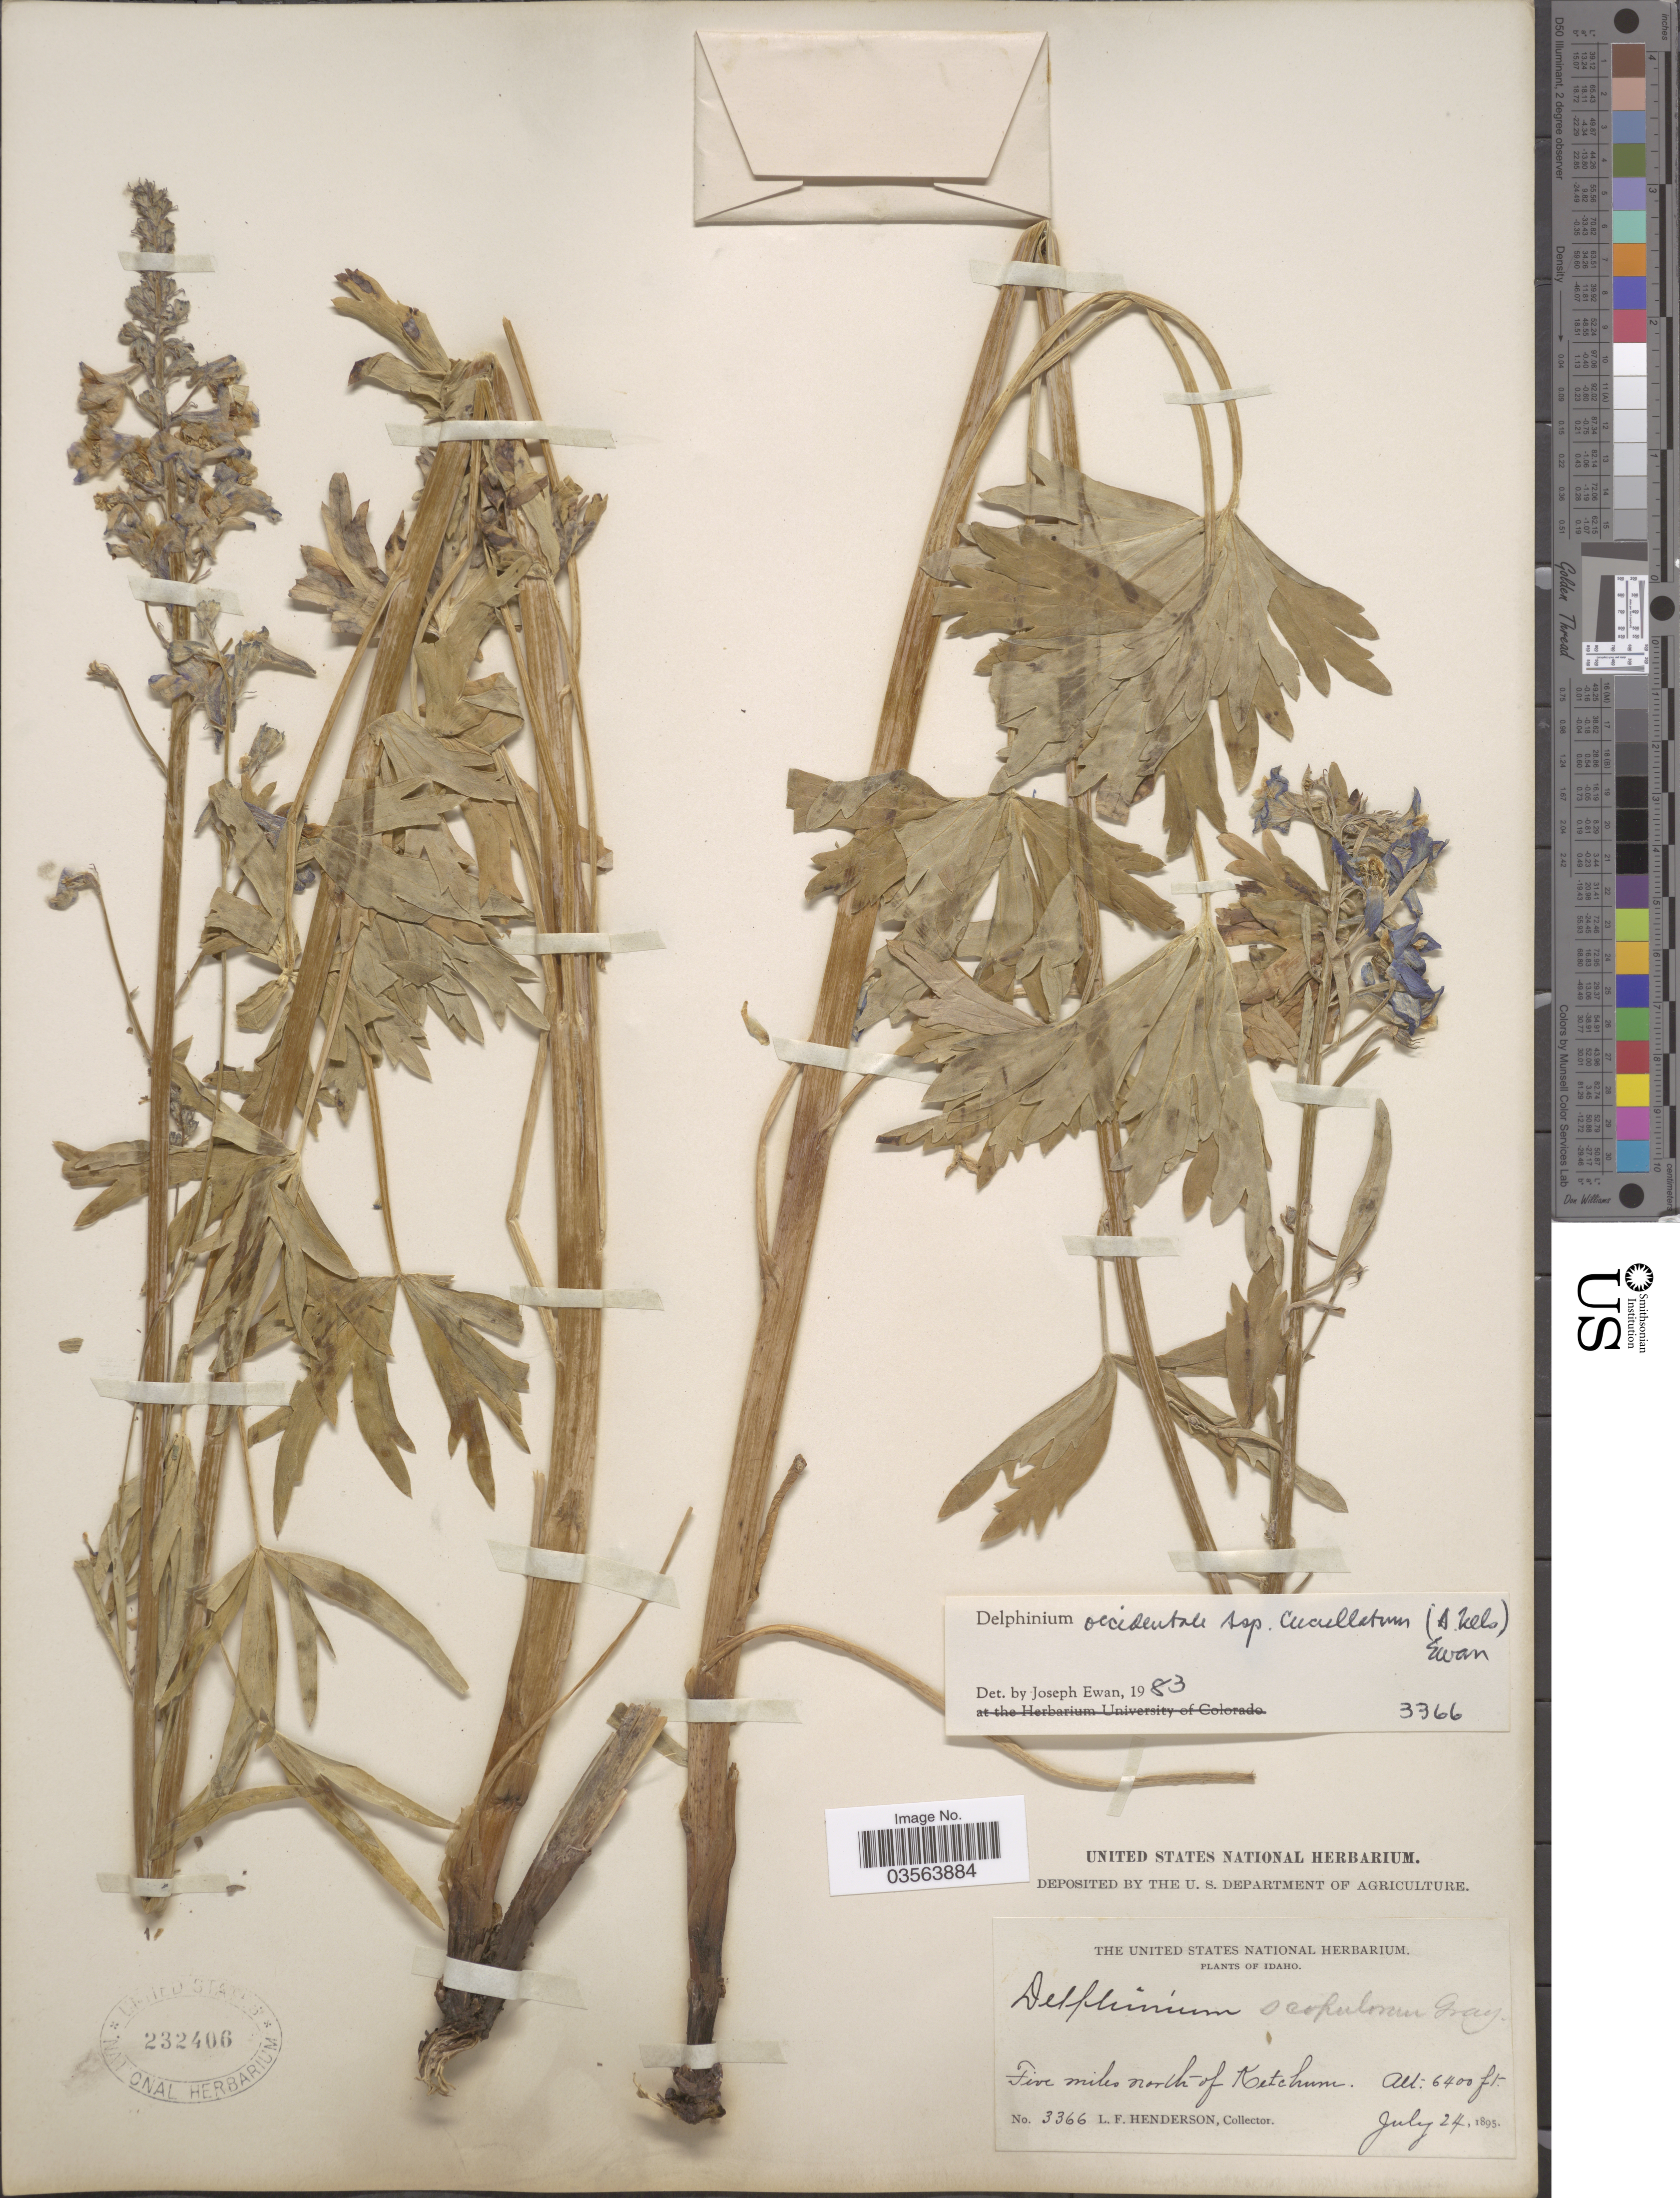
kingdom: Plantae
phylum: Tracheophyta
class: Magnoliopsida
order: Ranunculales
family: Ranunculaceae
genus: Delphinium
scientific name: Delphinium x occidentale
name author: (S. Watson) S. Watson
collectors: L. Henderson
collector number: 3366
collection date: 1895-07-24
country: United States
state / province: Idaho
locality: Five miles north of Ketchum.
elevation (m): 1951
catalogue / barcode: US 232406